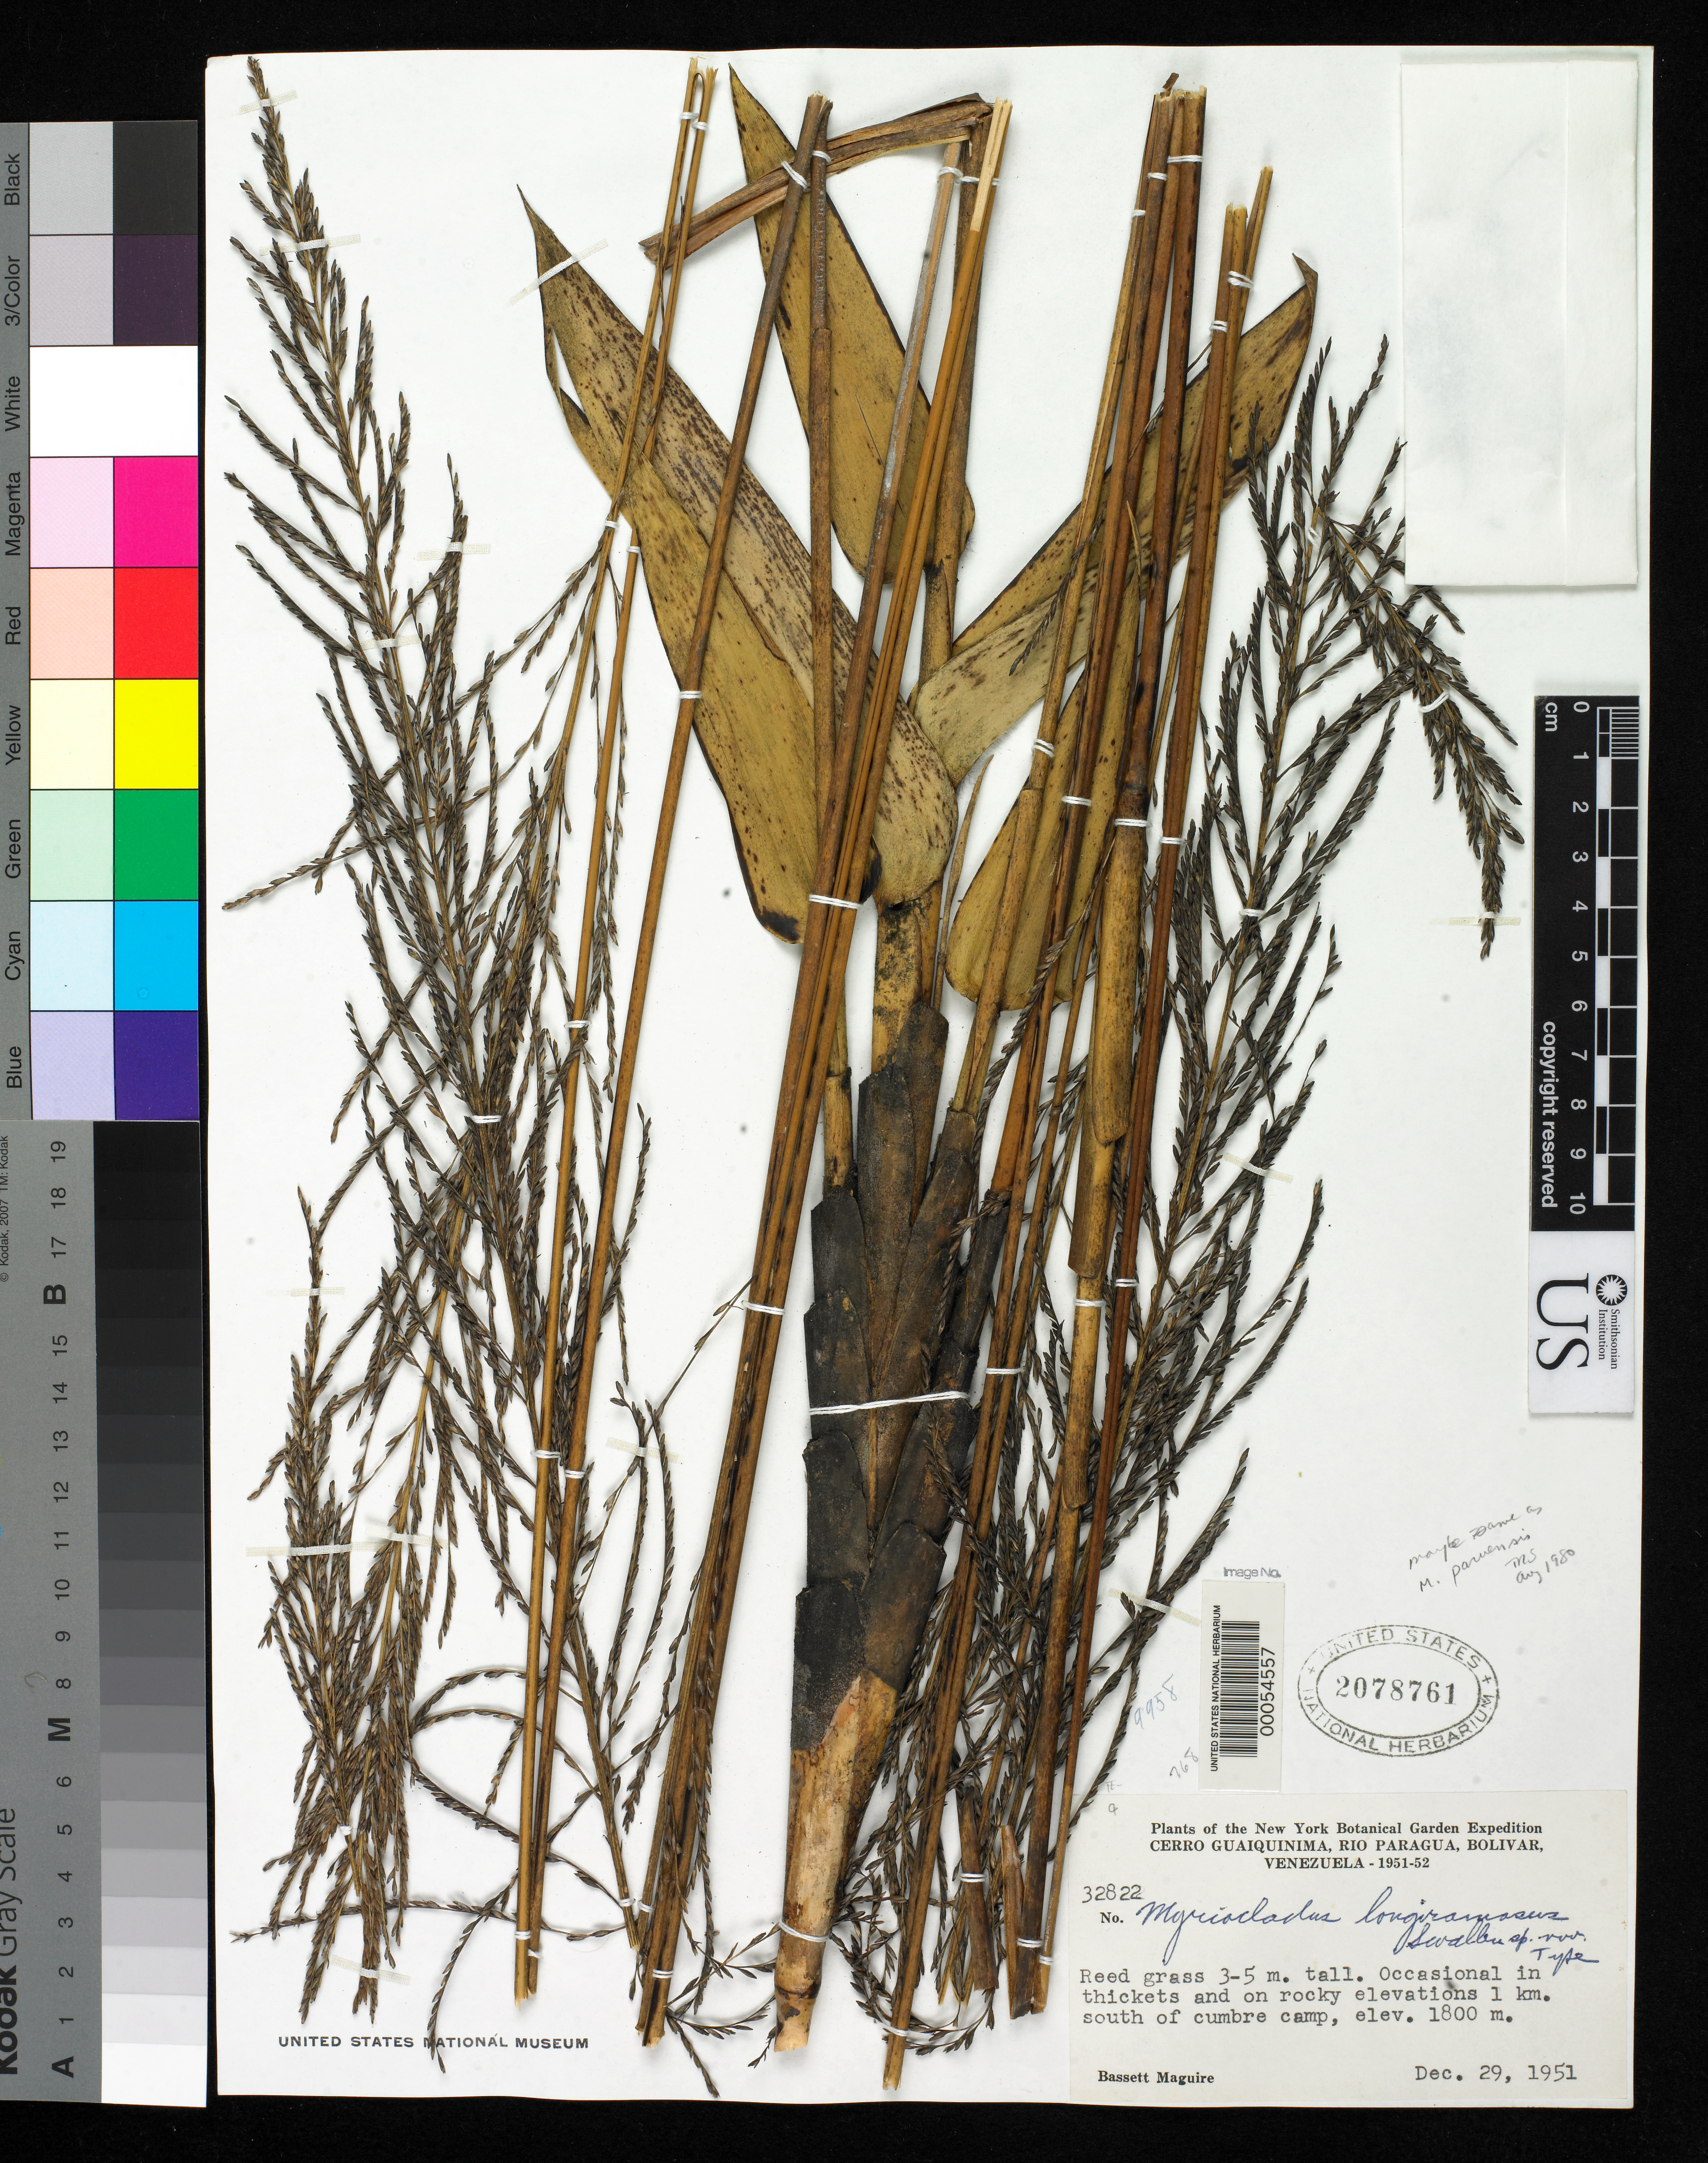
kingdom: Plantae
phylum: Tracheophyta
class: Liliopsida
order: Poales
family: Poaceae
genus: Myriocladus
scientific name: Myriocladus longiramosus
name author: Swallen in Maguire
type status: Holotype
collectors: B. Maguire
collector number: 32822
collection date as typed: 29 Dec 1951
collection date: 1951-12-29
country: Venezuela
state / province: Bolivar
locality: Cerro Guaiquinima, Rio Paragua.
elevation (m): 1800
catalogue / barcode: US 278761